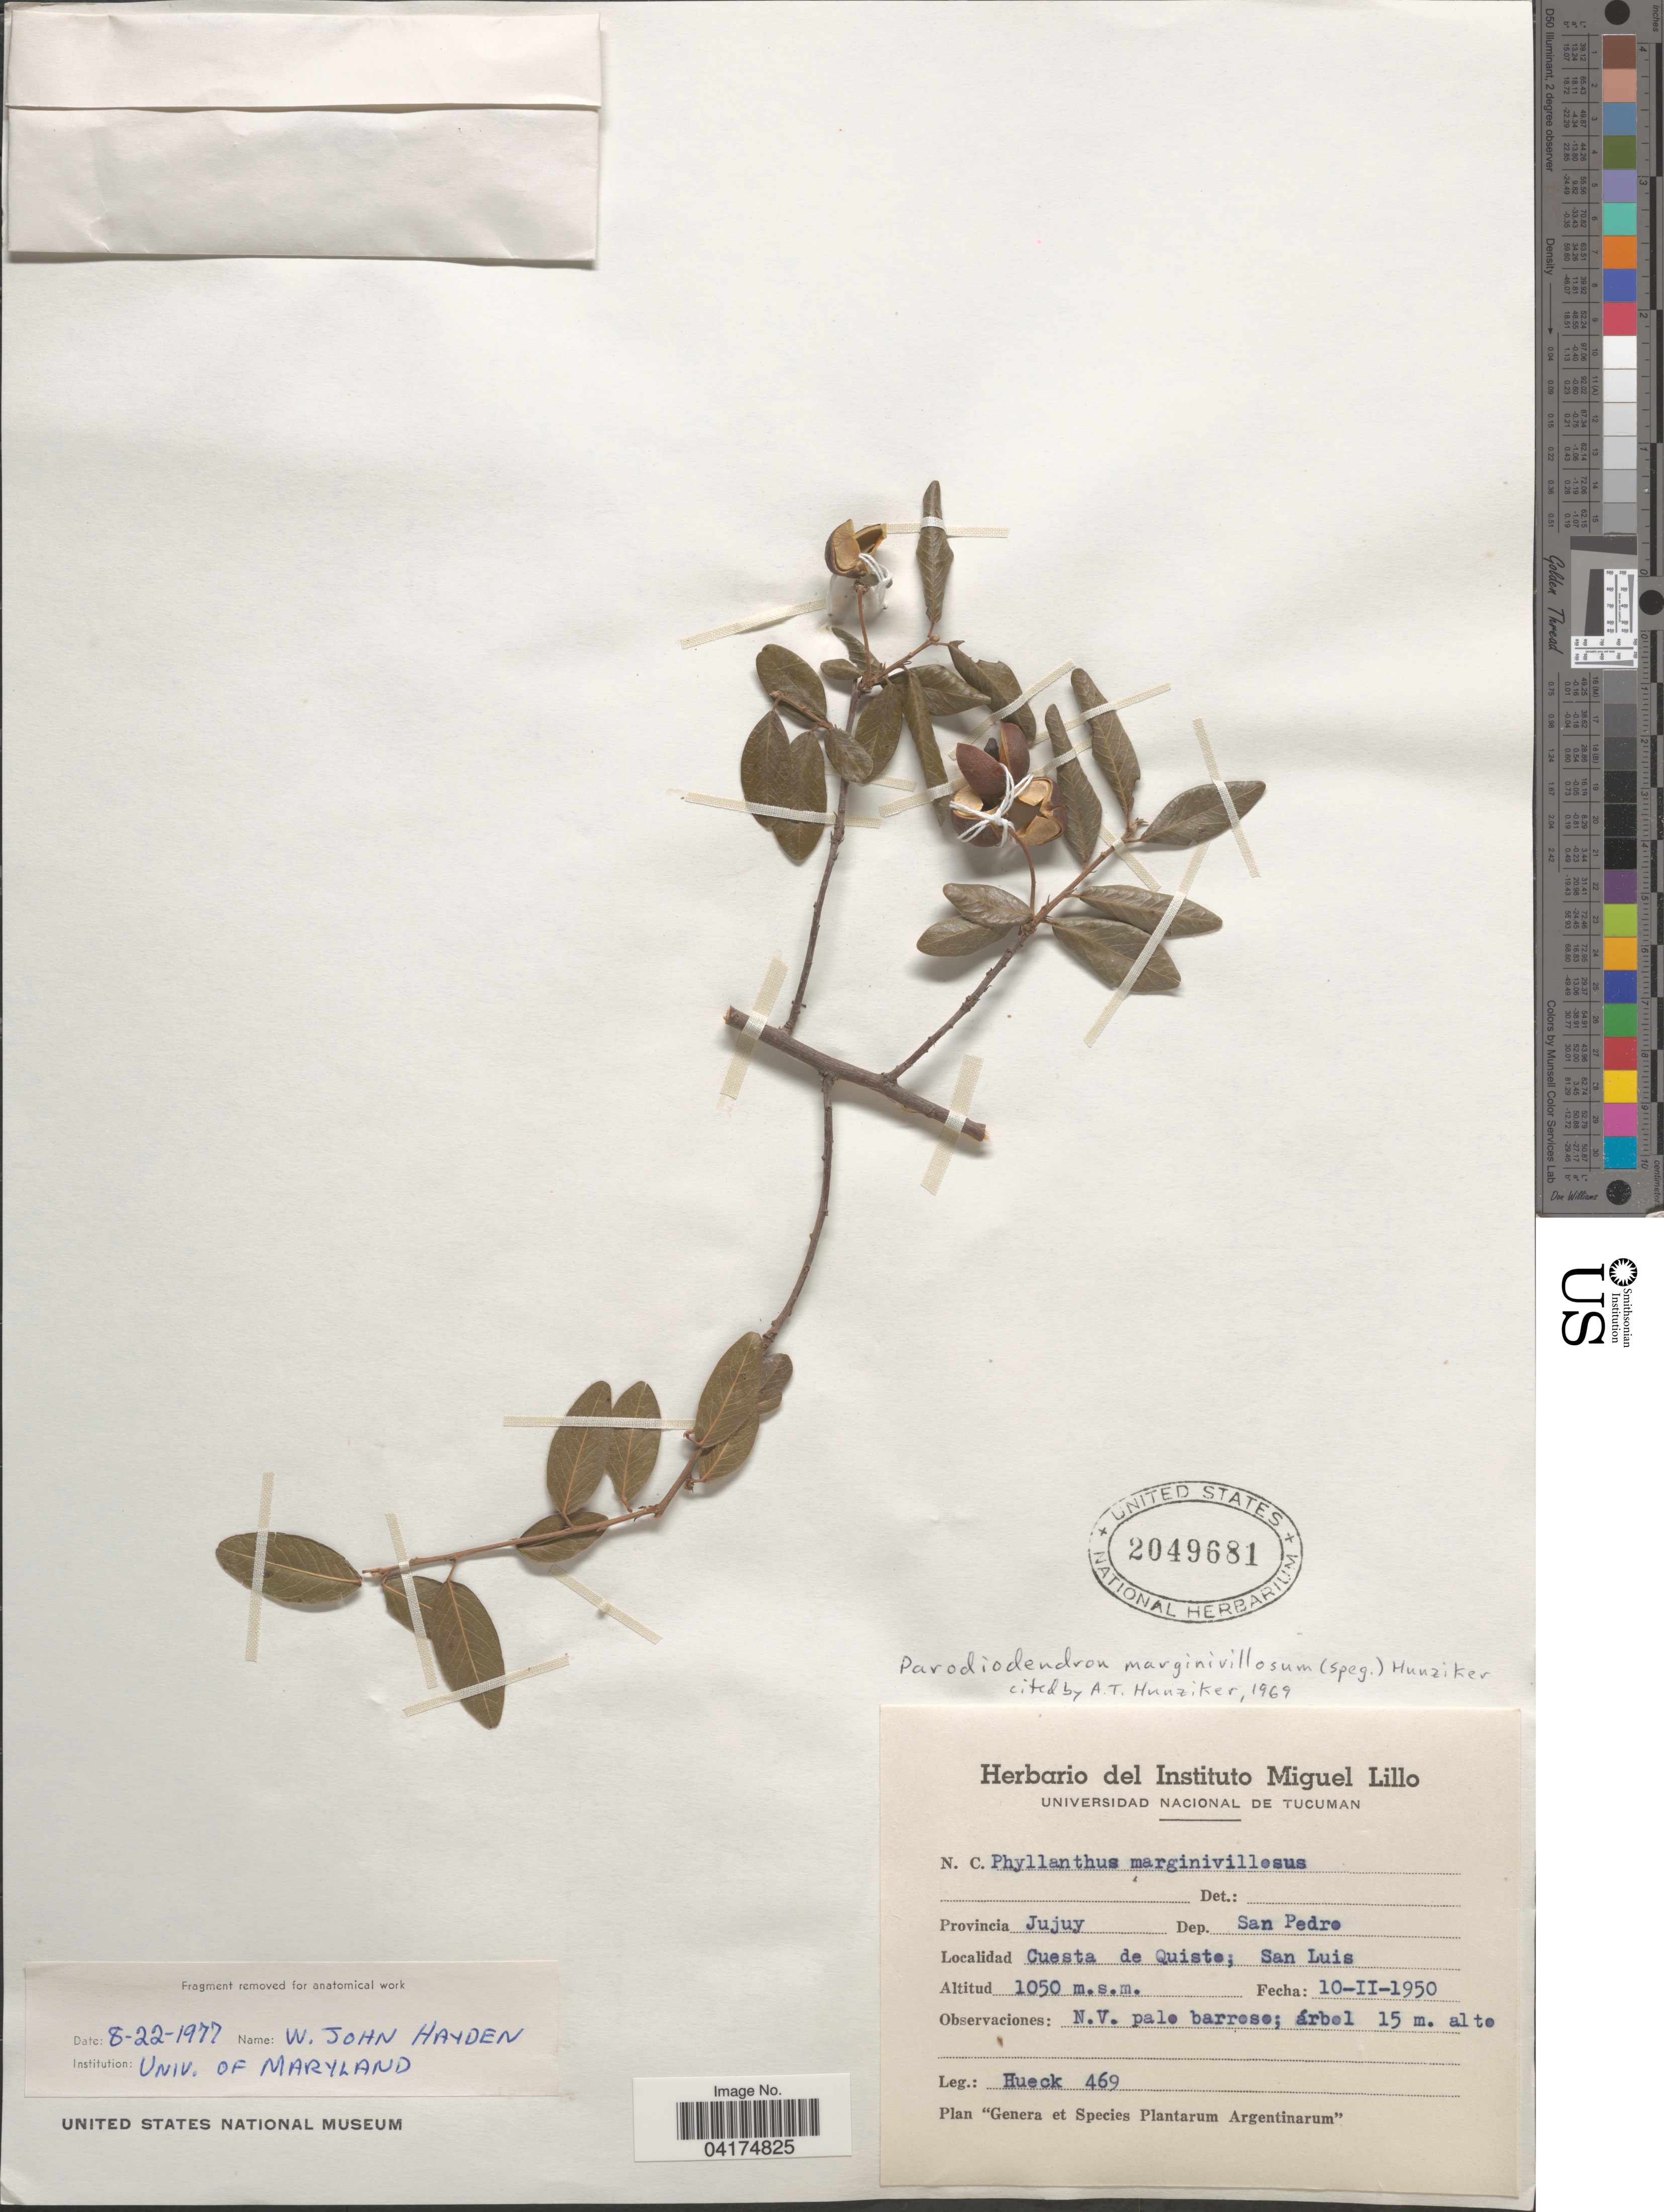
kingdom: Plantae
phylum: Tracheophyta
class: Magnoliopsida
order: Malpighiales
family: Phyllanthaceae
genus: Phyllanthus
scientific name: Phyllanthus marginivillosus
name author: Speg.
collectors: Hueck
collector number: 469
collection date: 1950-02-10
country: Argentina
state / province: Jujuy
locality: Dep. San Pedro. Cuesta de Quisto; San Luis.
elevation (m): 1050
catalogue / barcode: US 2049681